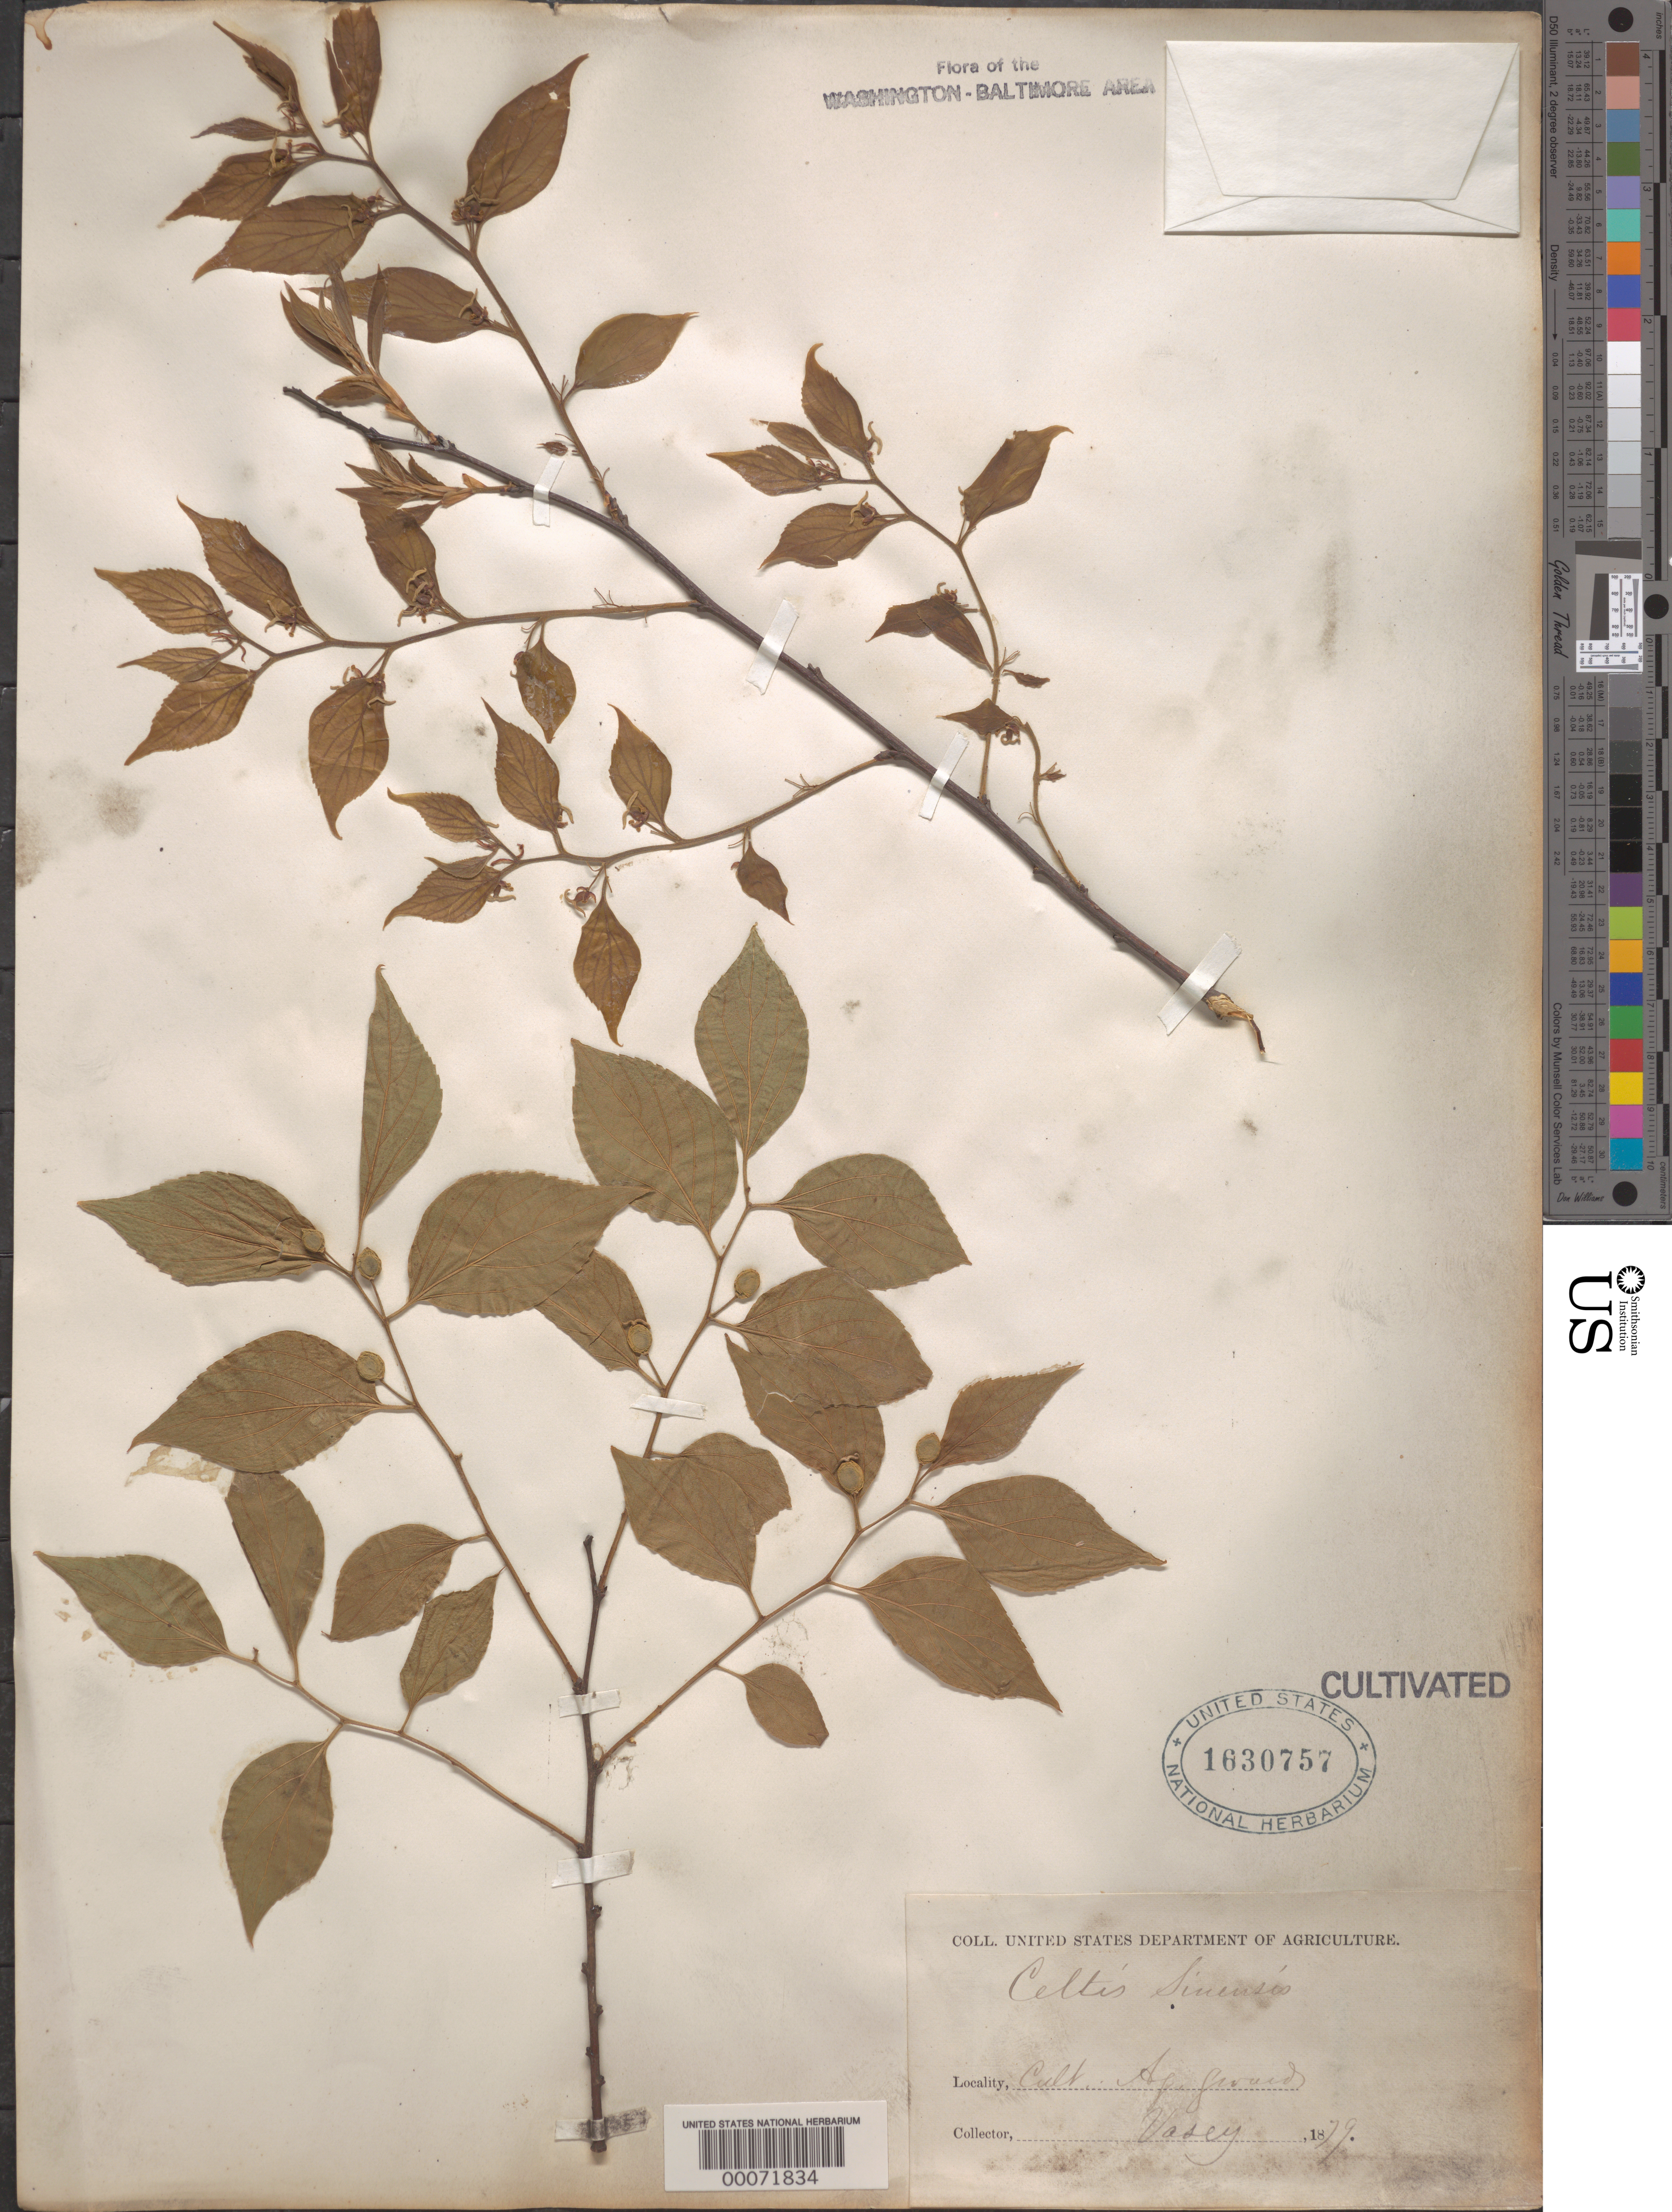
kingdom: Plantae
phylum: Tracheophyta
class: Magnoliopsida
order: Rosales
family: Cannabaceae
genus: Celtis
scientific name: Celtis sinensis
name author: Pers.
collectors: G. Vasey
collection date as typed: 1879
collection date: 1879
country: United States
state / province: District of Columbia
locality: Agricultural grounds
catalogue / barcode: US 1630757